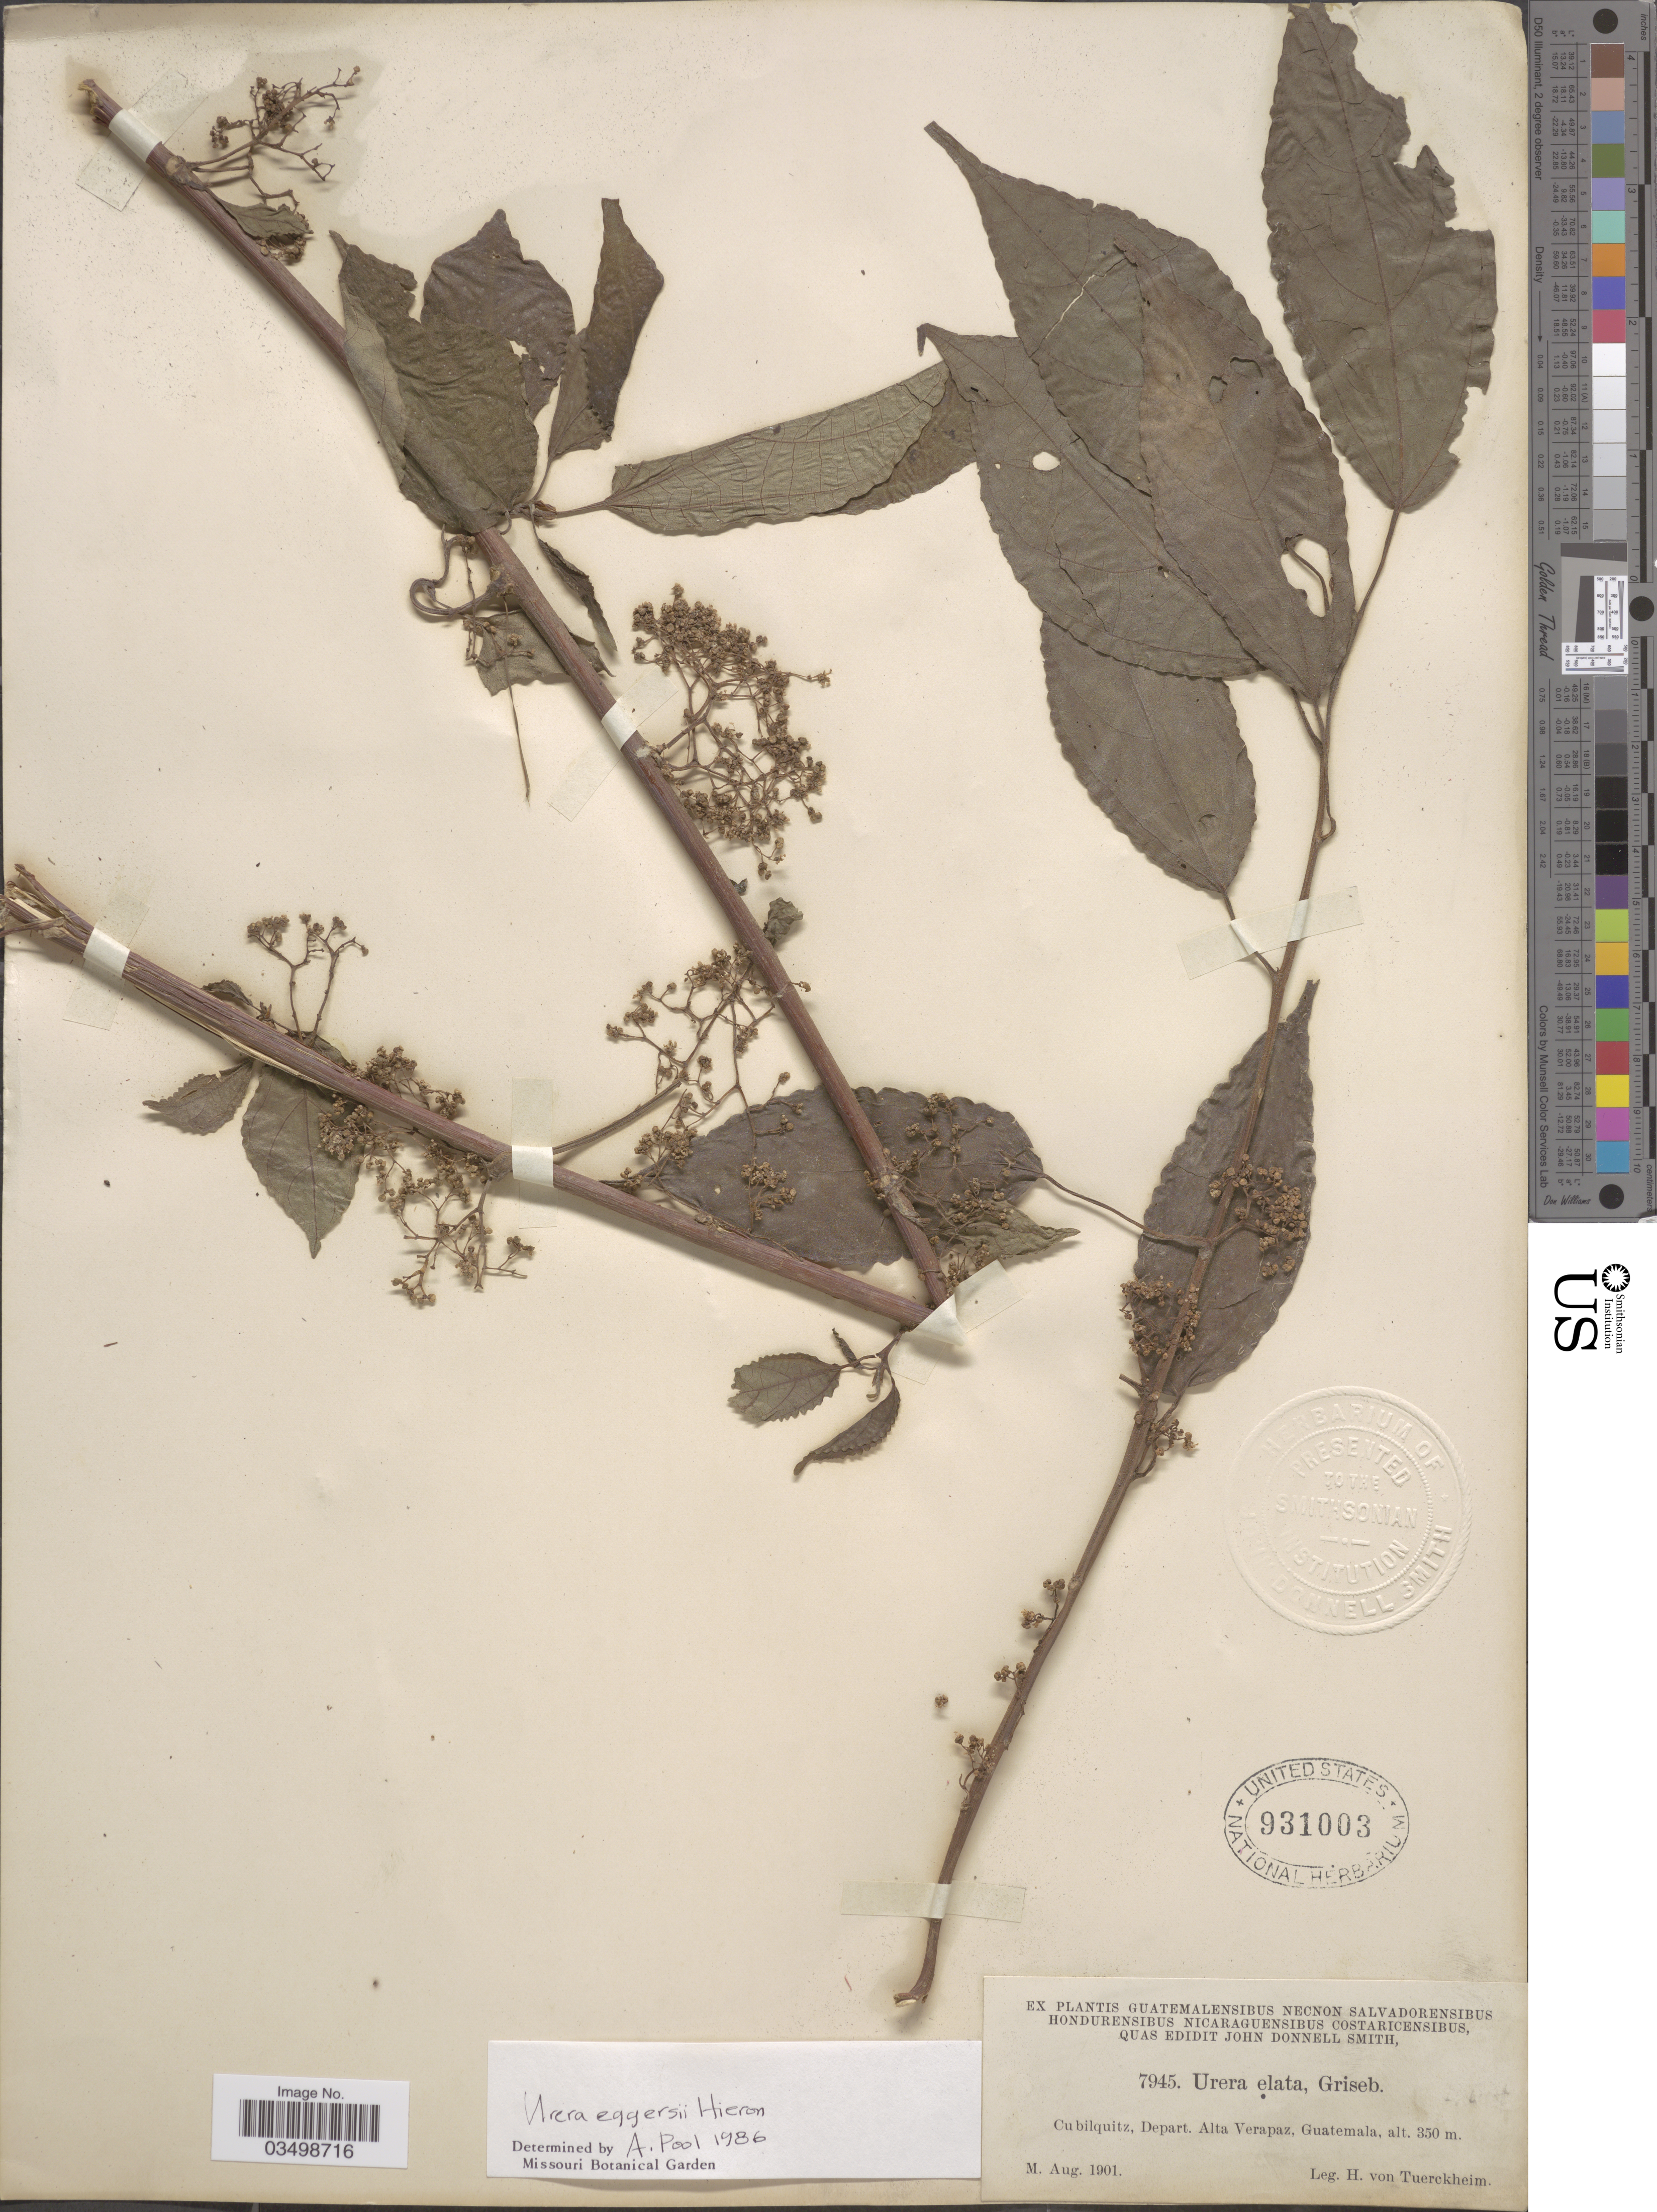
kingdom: Plantae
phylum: Tracheophyta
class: Magnoliopsida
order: Rosales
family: Urticaceae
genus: Urera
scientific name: Urera simplex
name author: Wedd.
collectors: H. von Türckheim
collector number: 7945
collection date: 1901-08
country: Guatemala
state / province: Alta Verapaz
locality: Cubilquitz, Depart. Alta Verapaz.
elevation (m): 350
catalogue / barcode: US 931003